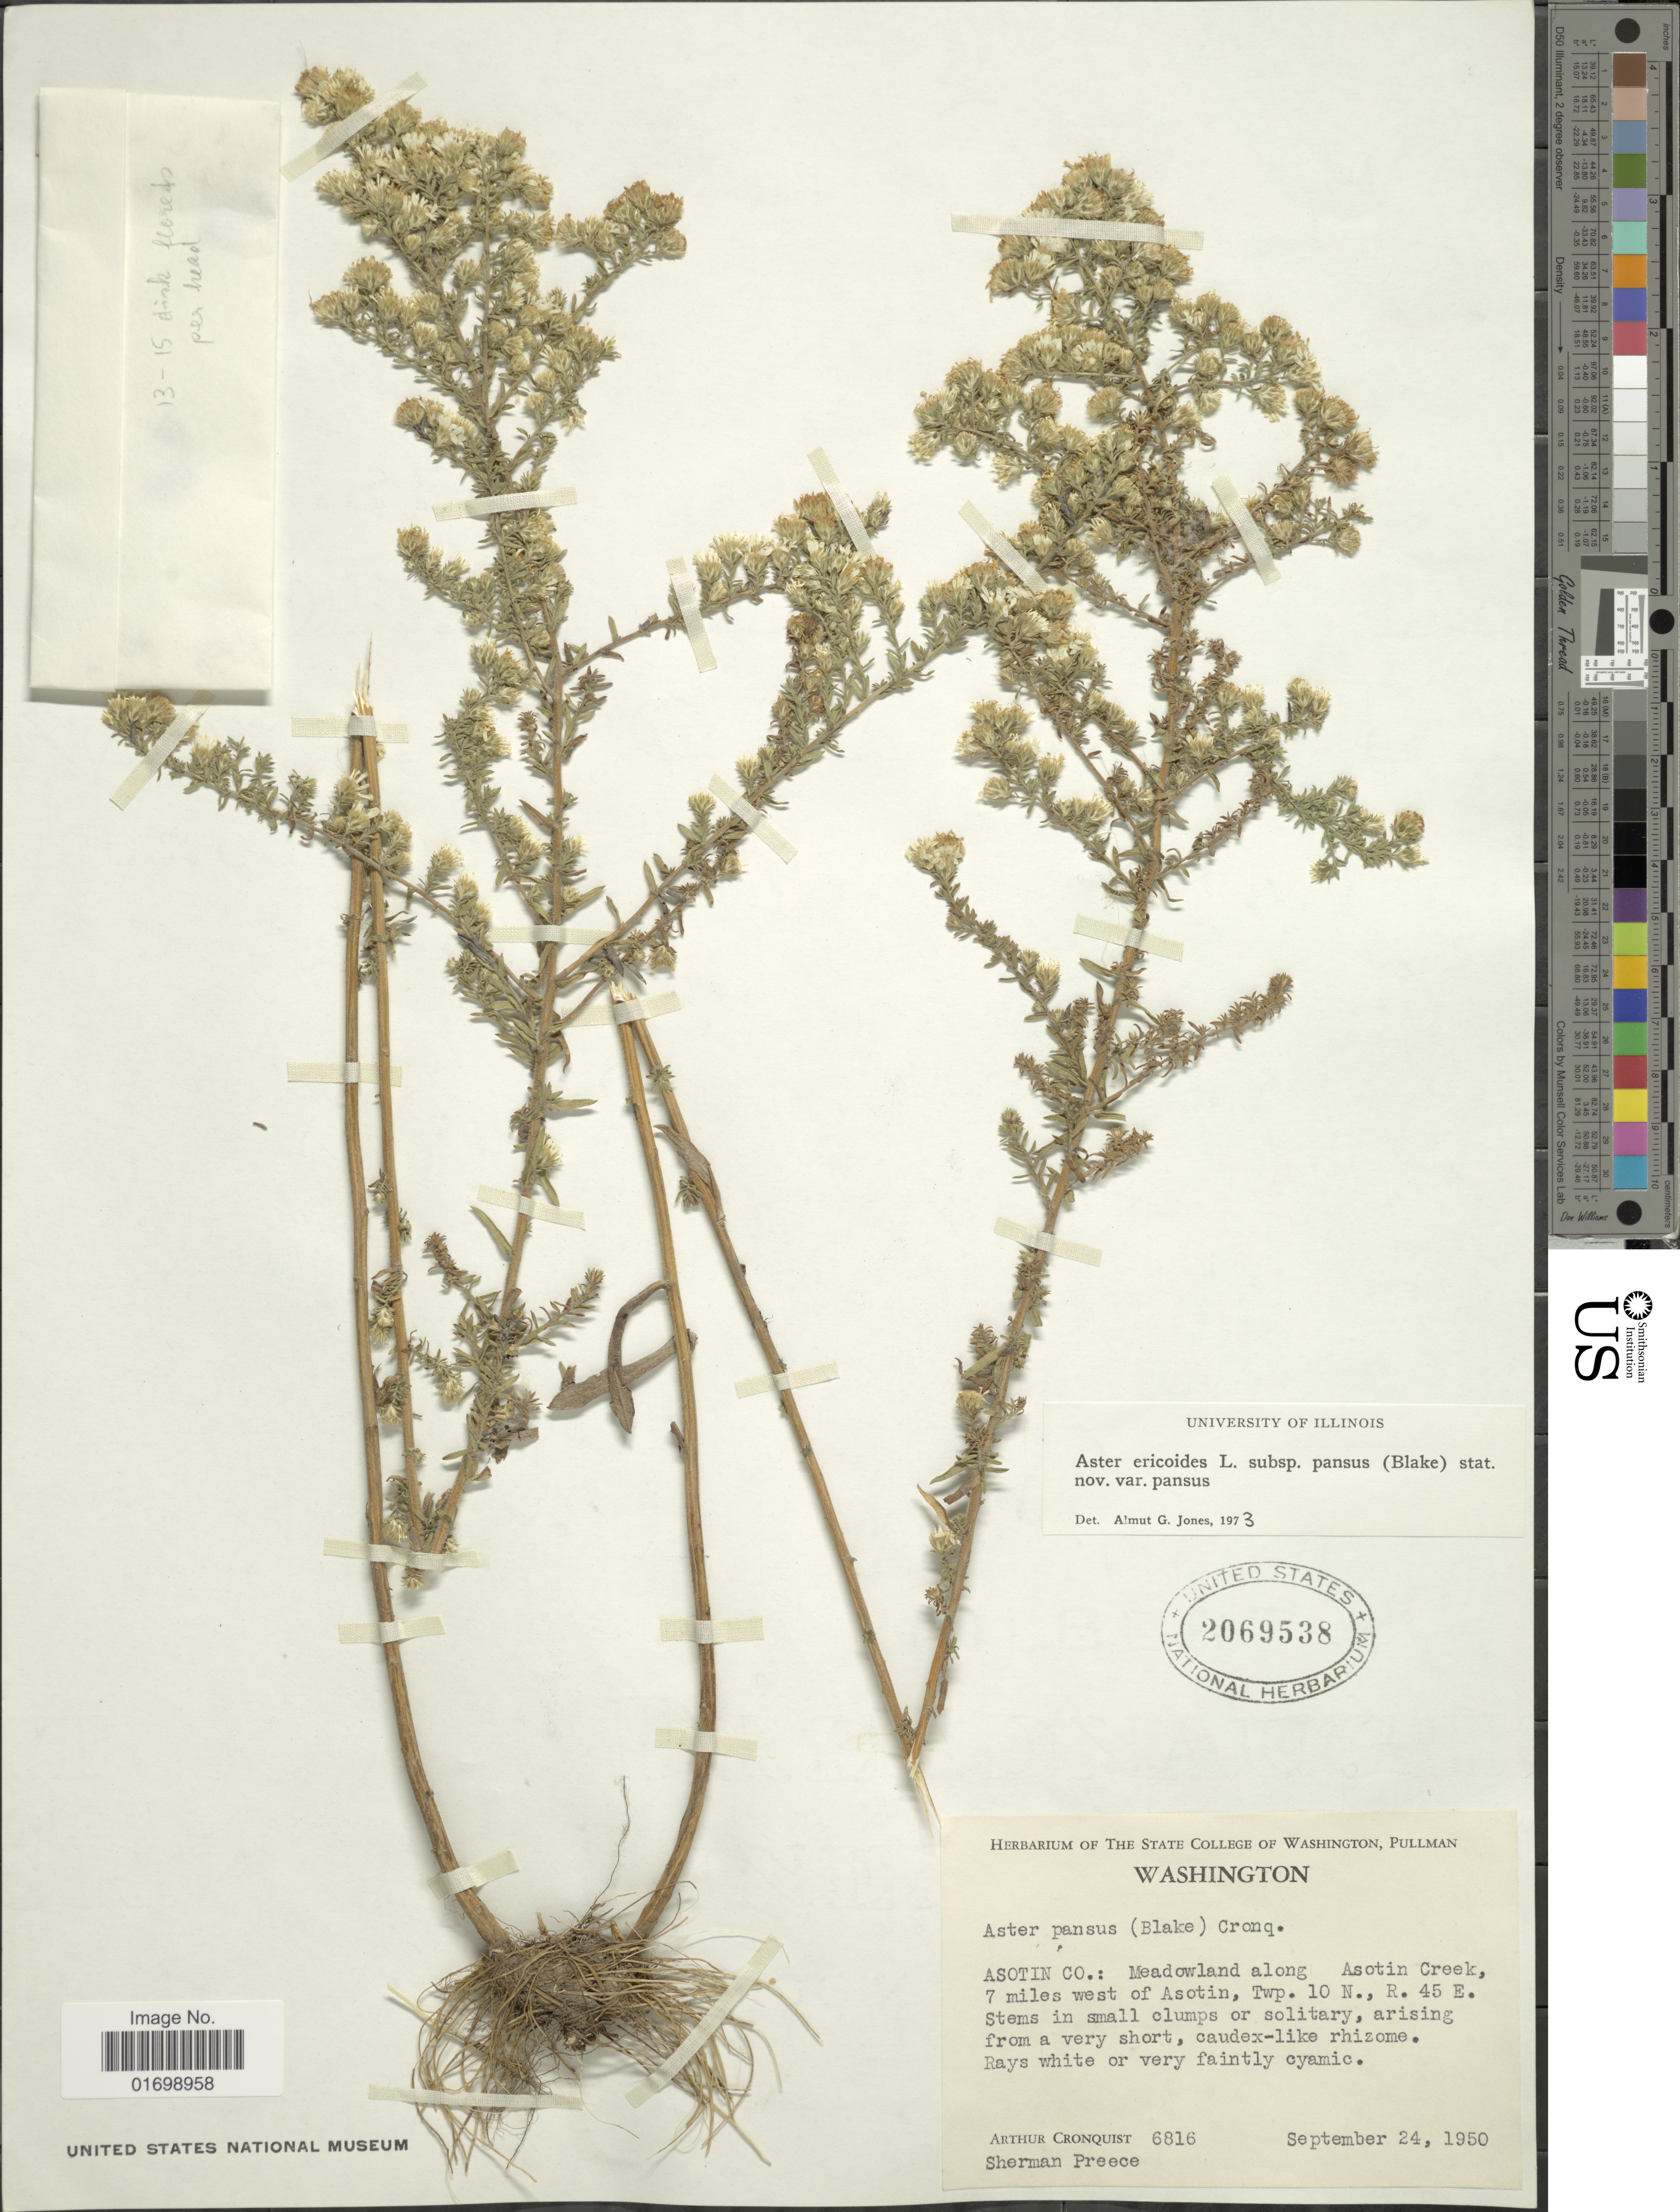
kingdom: Plantae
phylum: Tracheophyta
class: Magnoliopsida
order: Asterales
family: Asteraceae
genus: Symphyotrichum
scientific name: Symphyotrichum ericoides var. pansum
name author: (S.F. Blake) G.L. Nesom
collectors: A. J. Cronquist & S. J. Preece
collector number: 6816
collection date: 1950-09-24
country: United States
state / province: Washington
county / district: Asotin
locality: Asotin Co.: Meadowland along Asotin Creek, 7 miles west of Asotin, Twp. 10N., R. 45 E.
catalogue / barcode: US 2069538